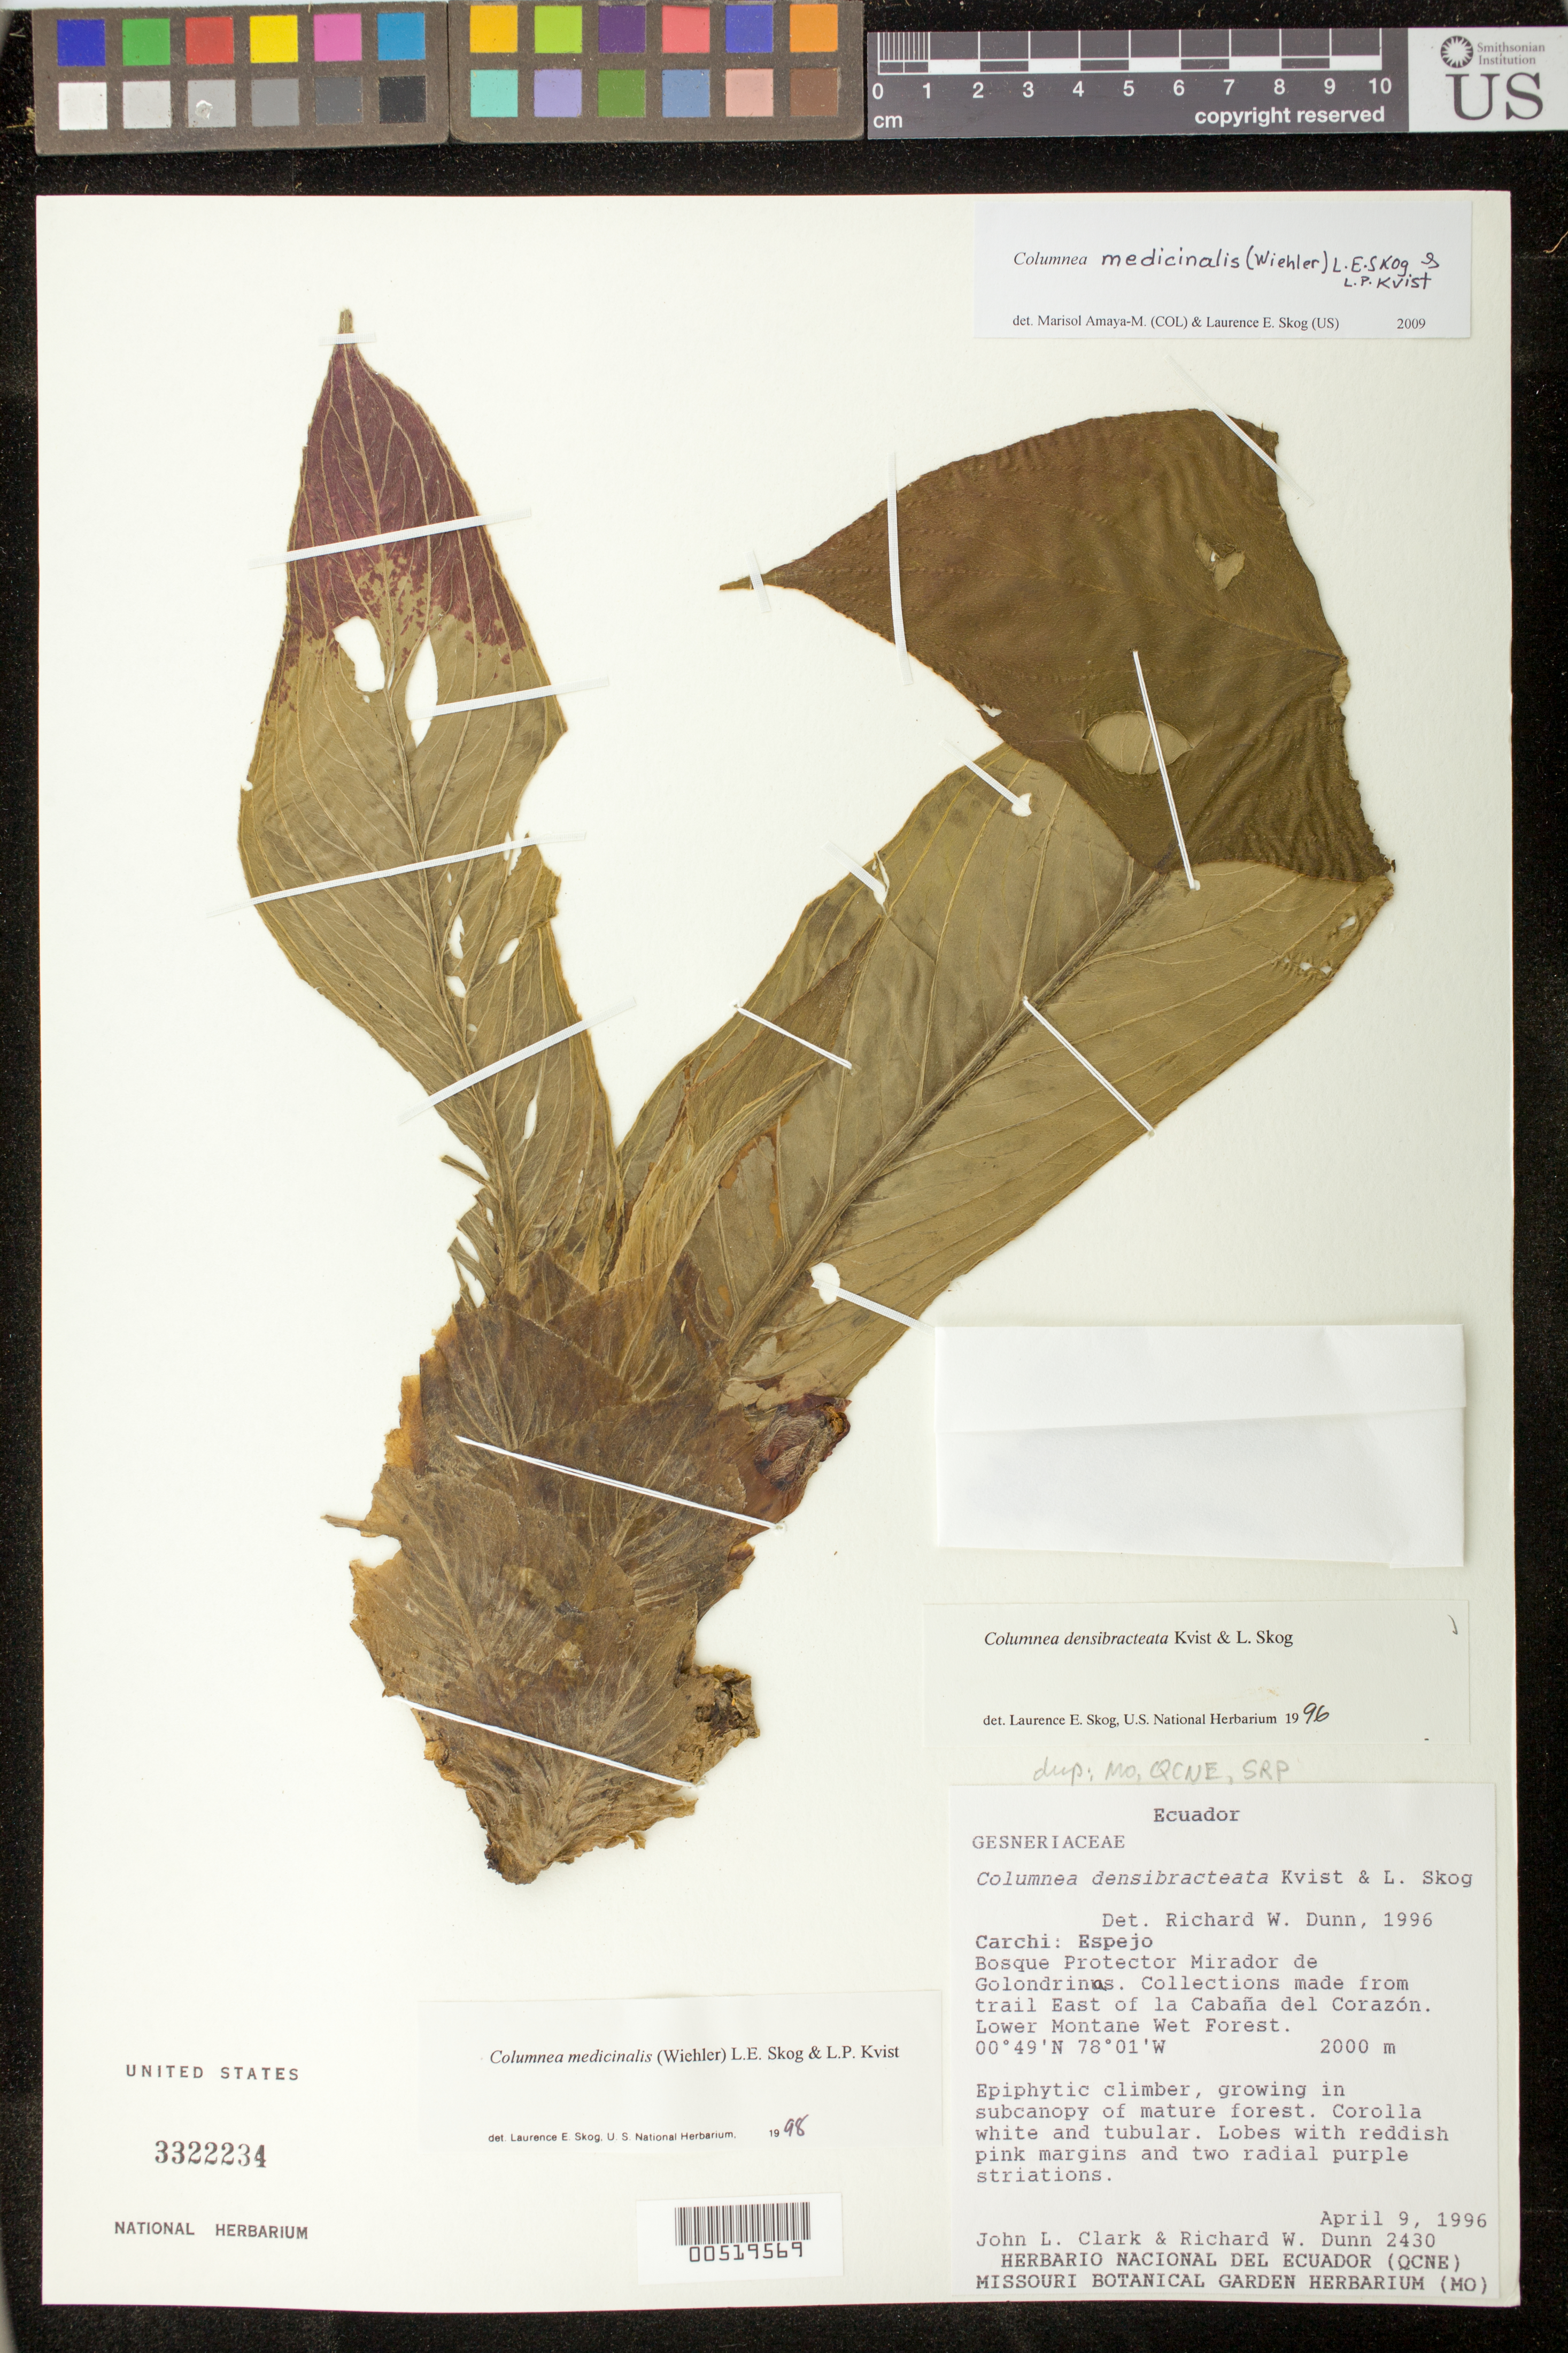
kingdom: Plantae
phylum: Tracheophyta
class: Magnoliopsida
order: Lamiales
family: Gesneriaceae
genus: Columnea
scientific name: Columnea medicinalis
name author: (Wiehler) L.E. Skog & L.P. Kvist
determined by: Skog, Laurence E.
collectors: J. L. Clark & R. Dunn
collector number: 2430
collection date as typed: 09 Apr 1996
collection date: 1996-04-09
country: Ecuador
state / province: Carchi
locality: Espejo; Bosque Protector Mirador de Golondrinas; from trail E of la Cabaña del Corazón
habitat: Lower montane wet forest; growing in subcanopy of mature forest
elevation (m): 2000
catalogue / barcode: US 3322234